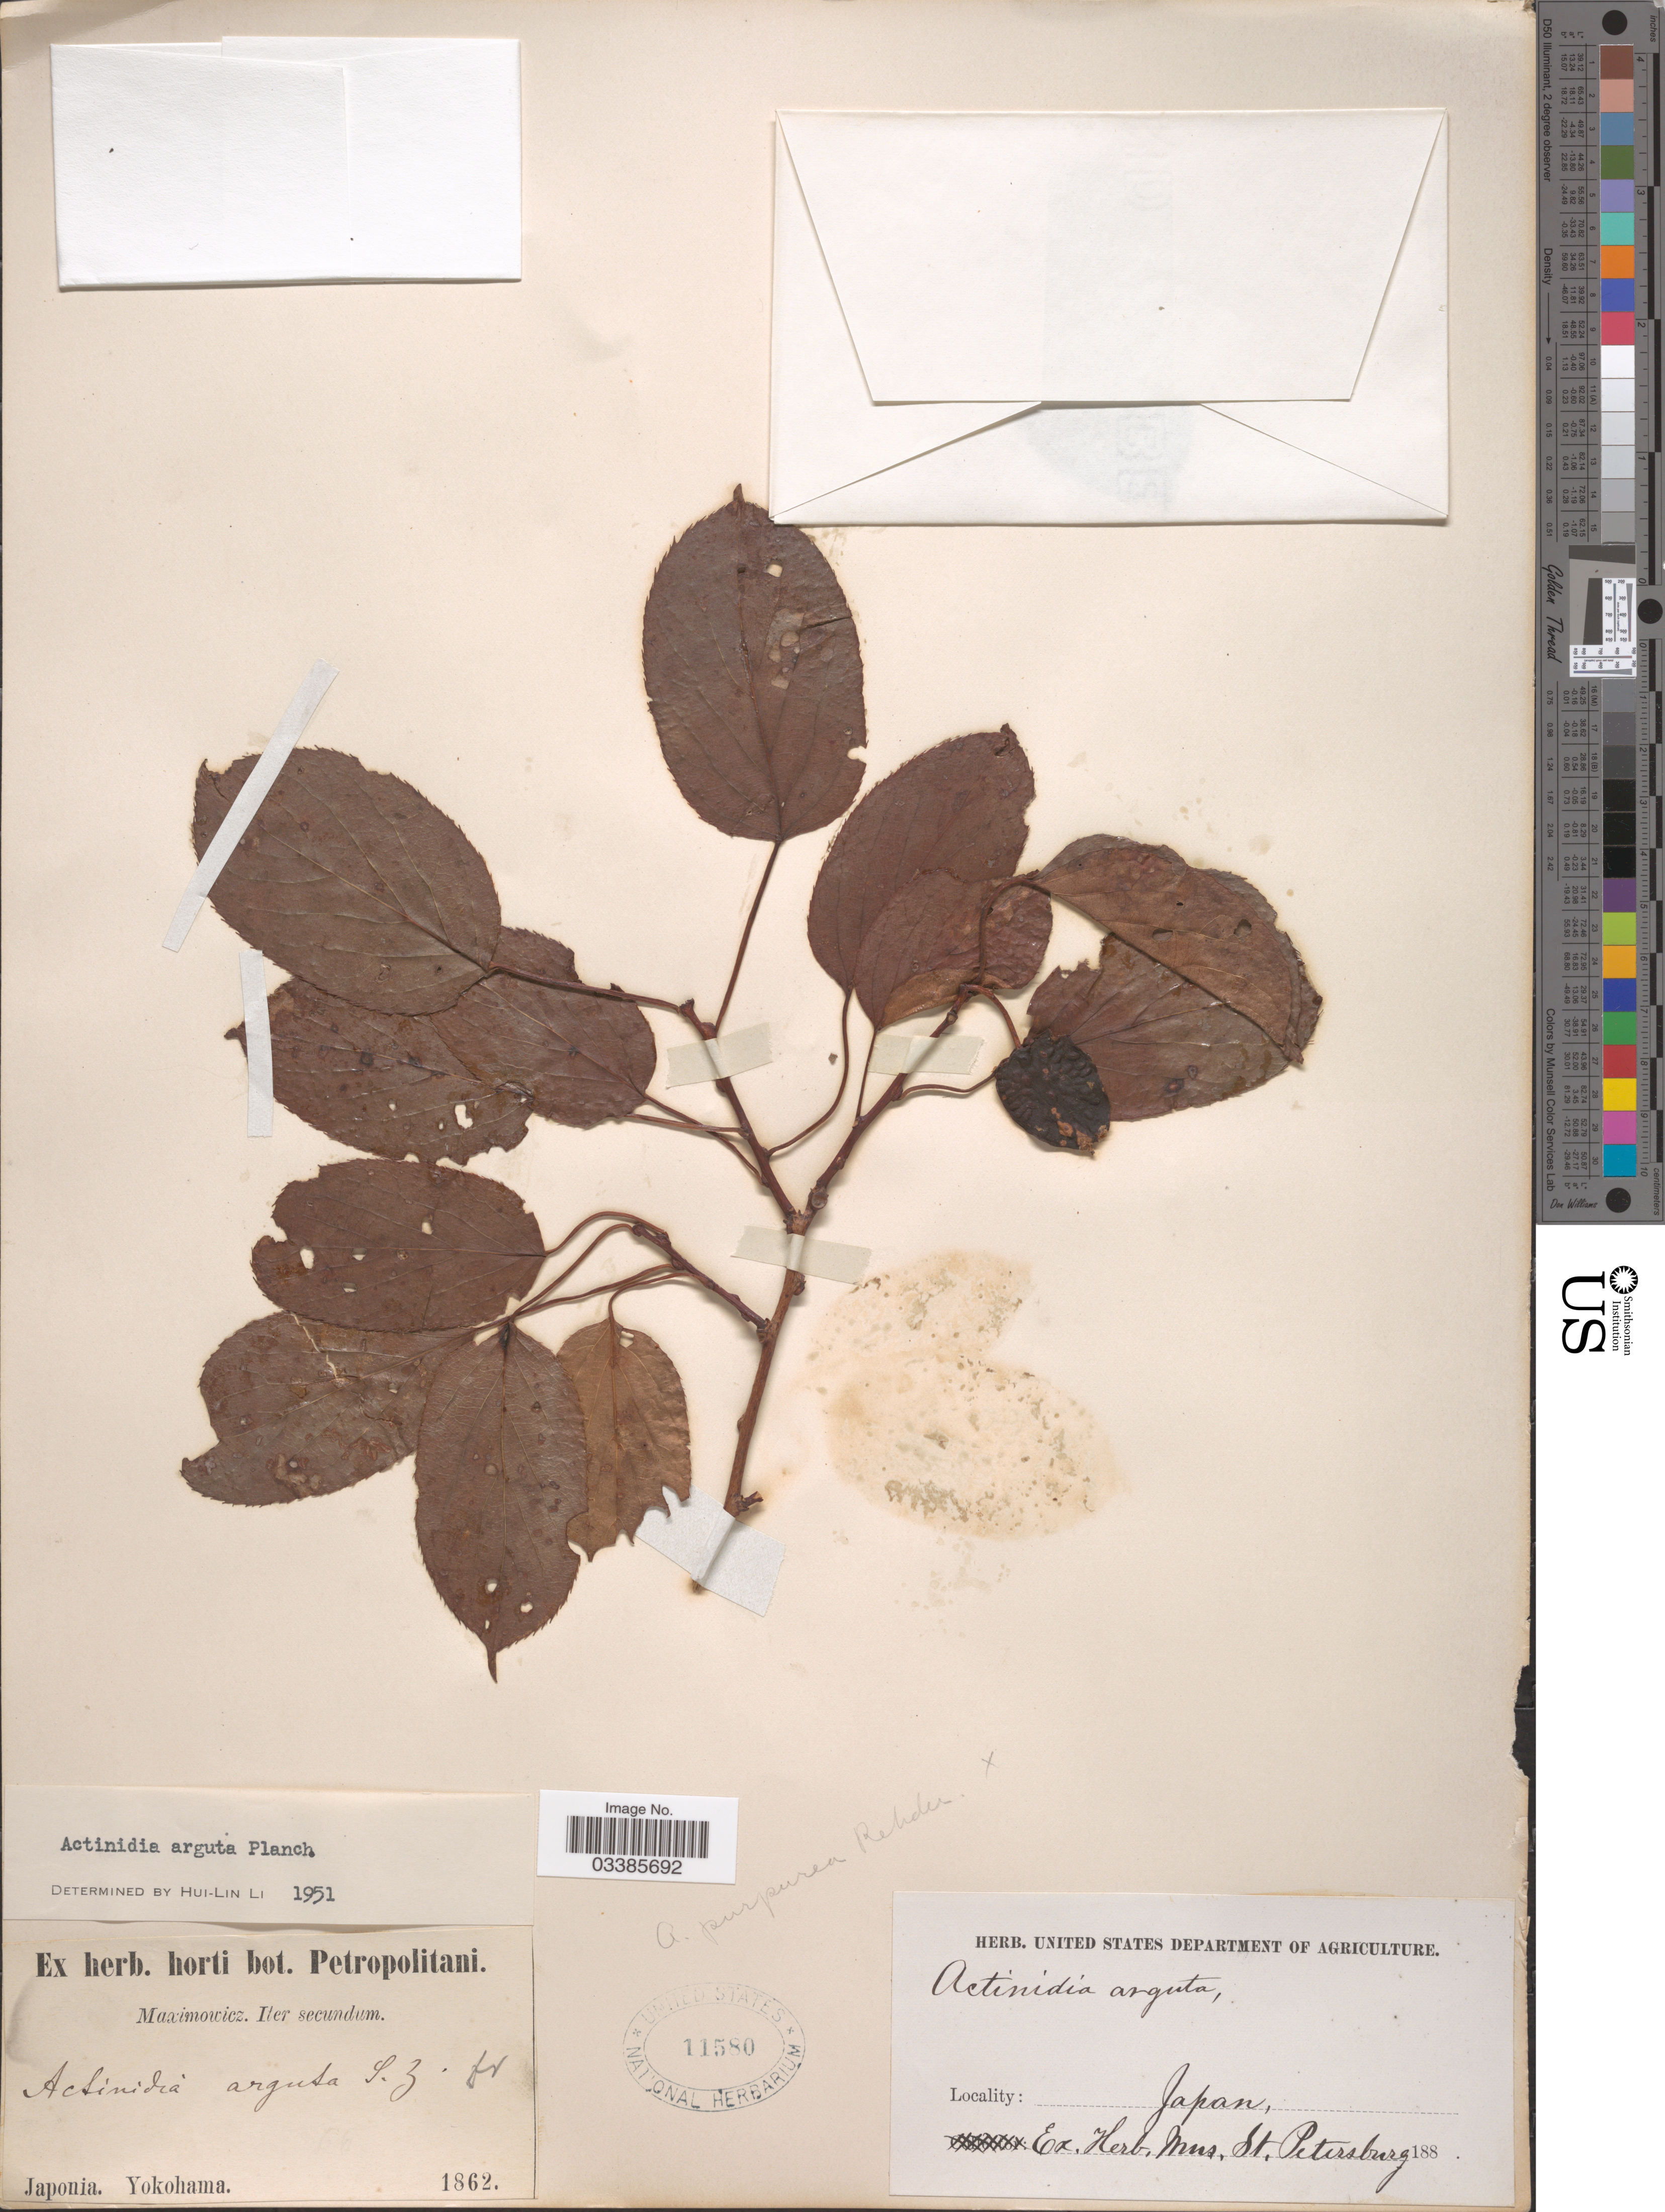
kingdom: Plantae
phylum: Tracheophyta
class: Magnoliopsida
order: Ericales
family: Actinidiaceae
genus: Actinidia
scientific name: Actinidia arguta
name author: (Siebold & Zucc.) Planch. ex Miq.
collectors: Maximowicz, --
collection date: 1862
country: Japan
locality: Yokohama.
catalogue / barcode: US 11580